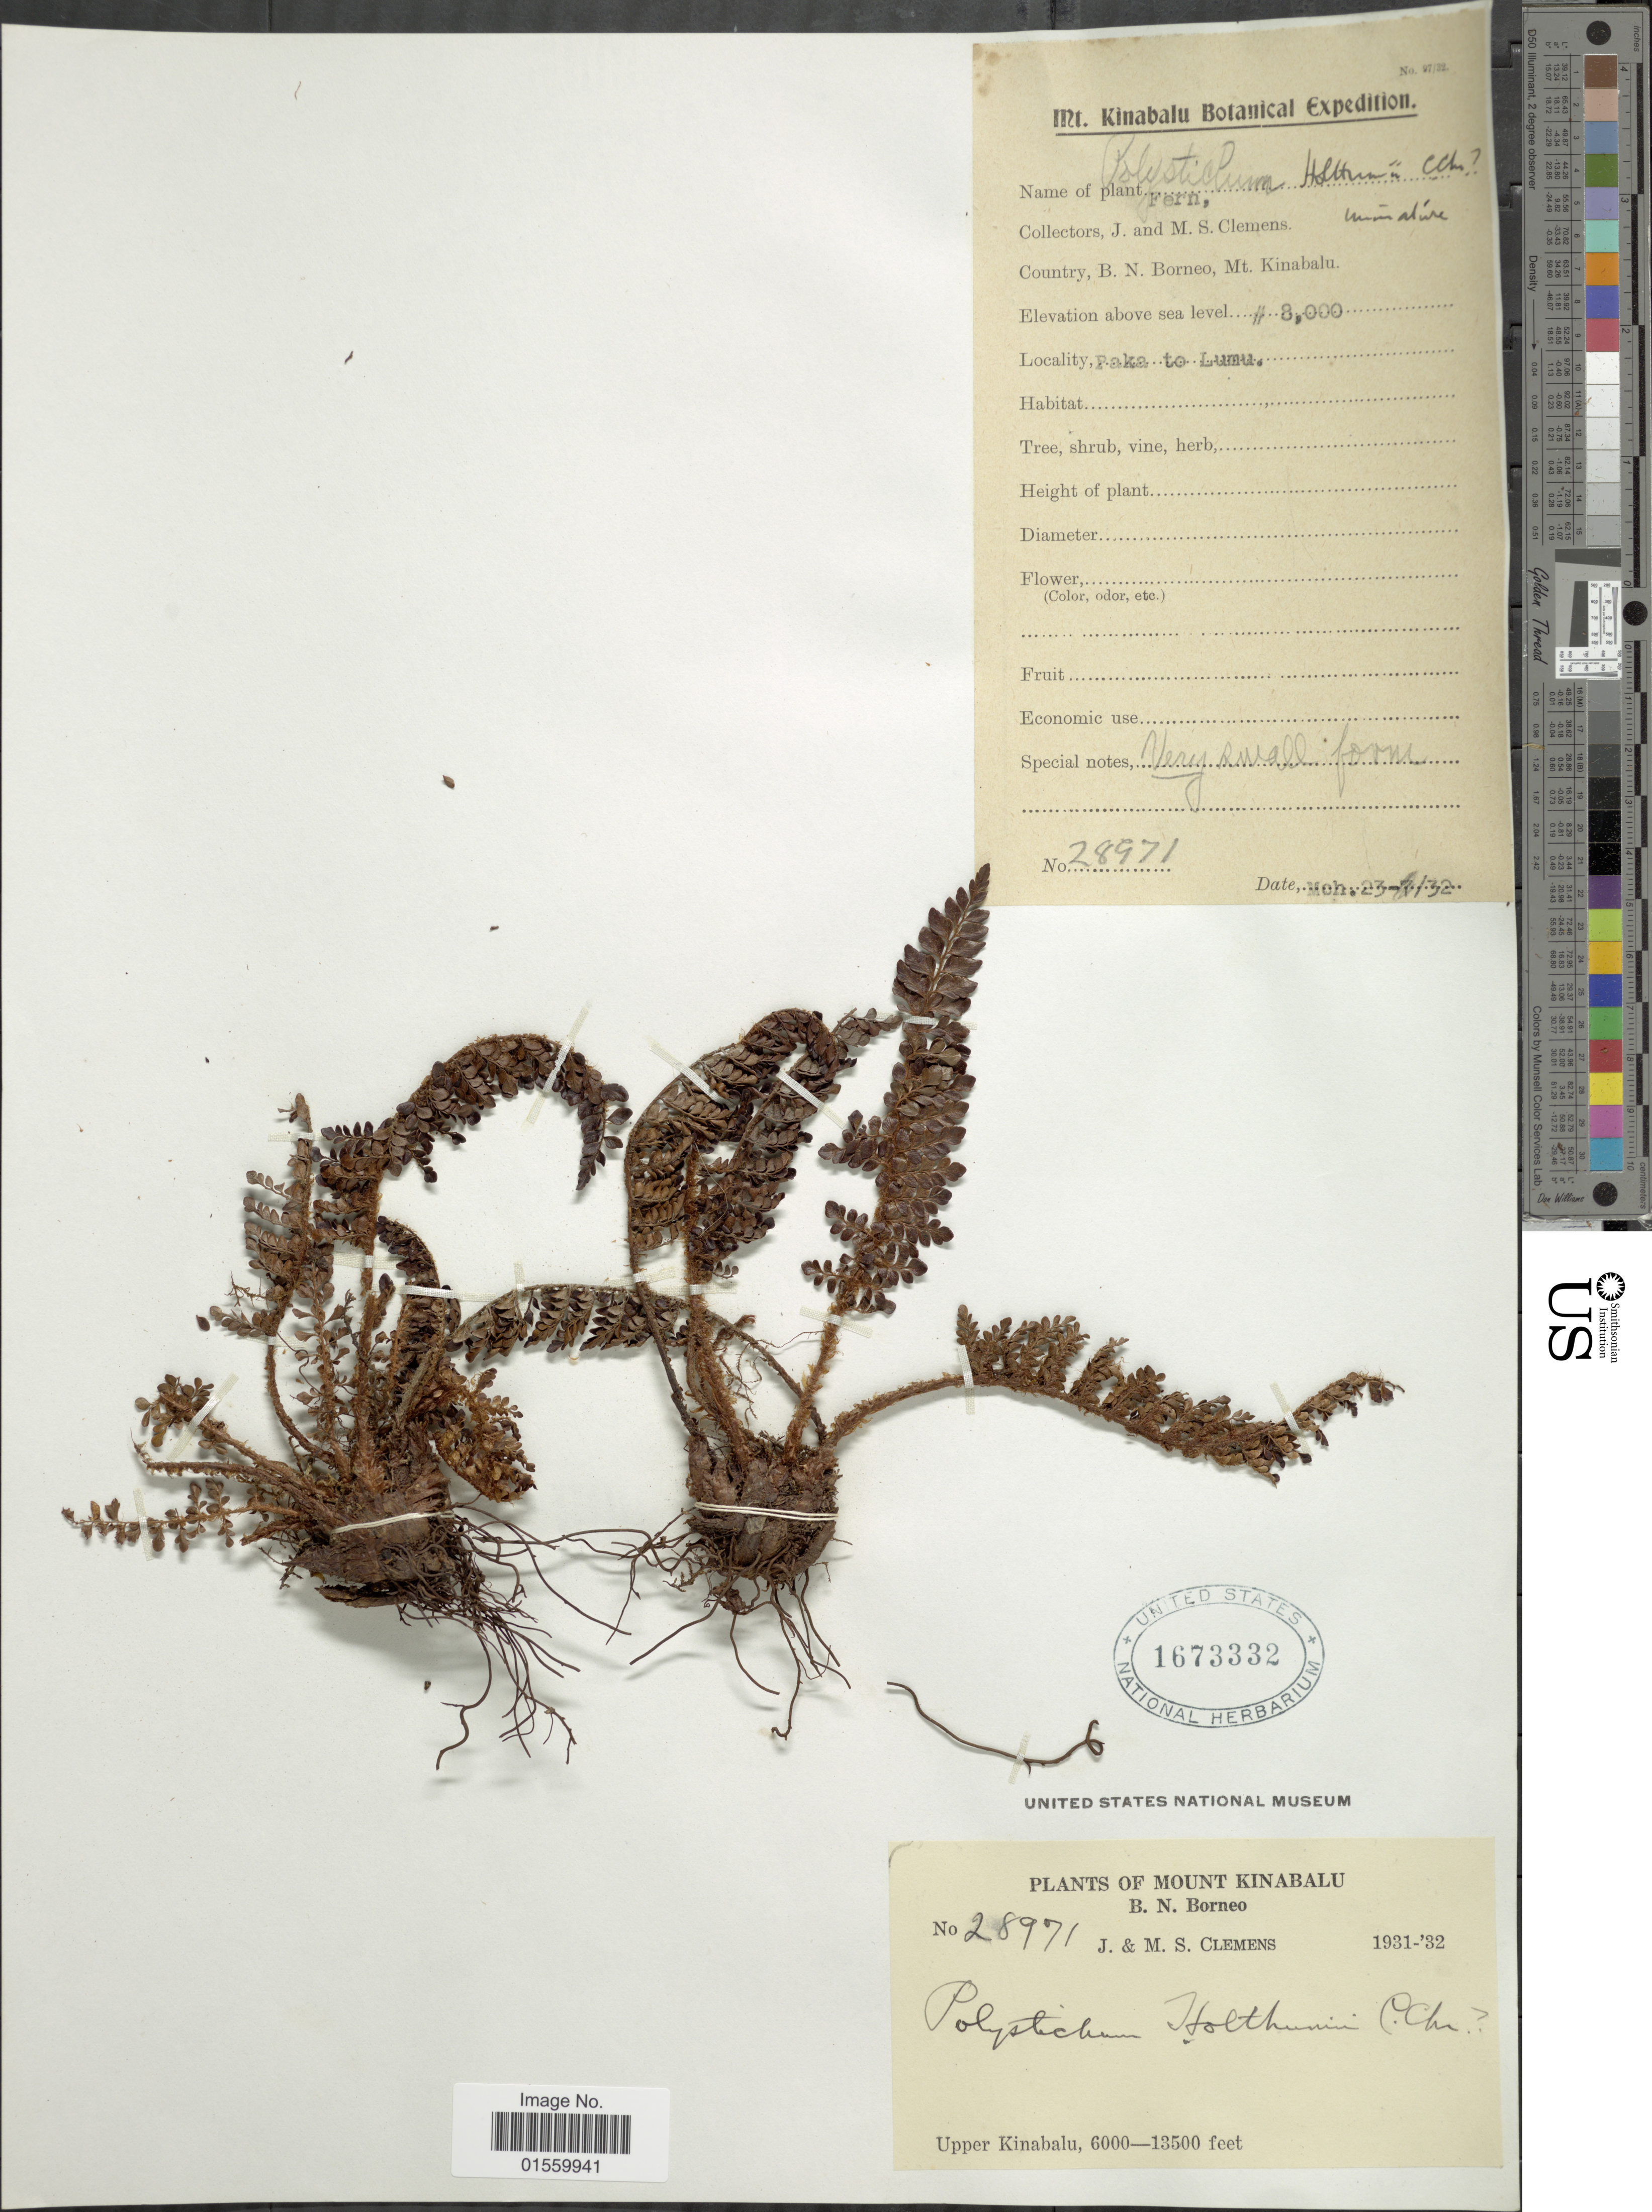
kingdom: Plantae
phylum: Tracheophyta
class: Polypodiopsida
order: Polypodiales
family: Dryopteridaceae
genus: Polystichum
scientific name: Polystichum holttumii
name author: C. Chr.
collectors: J. Clemens & M. S. Clemens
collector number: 28971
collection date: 1932-03-23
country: Malaysia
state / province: Sabah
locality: B. N. Borneo, Mt. Kinabalu, Paka to Lumu, Mount Kinabalu, Upper Kinabalu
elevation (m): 2438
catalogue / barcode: US 1673332